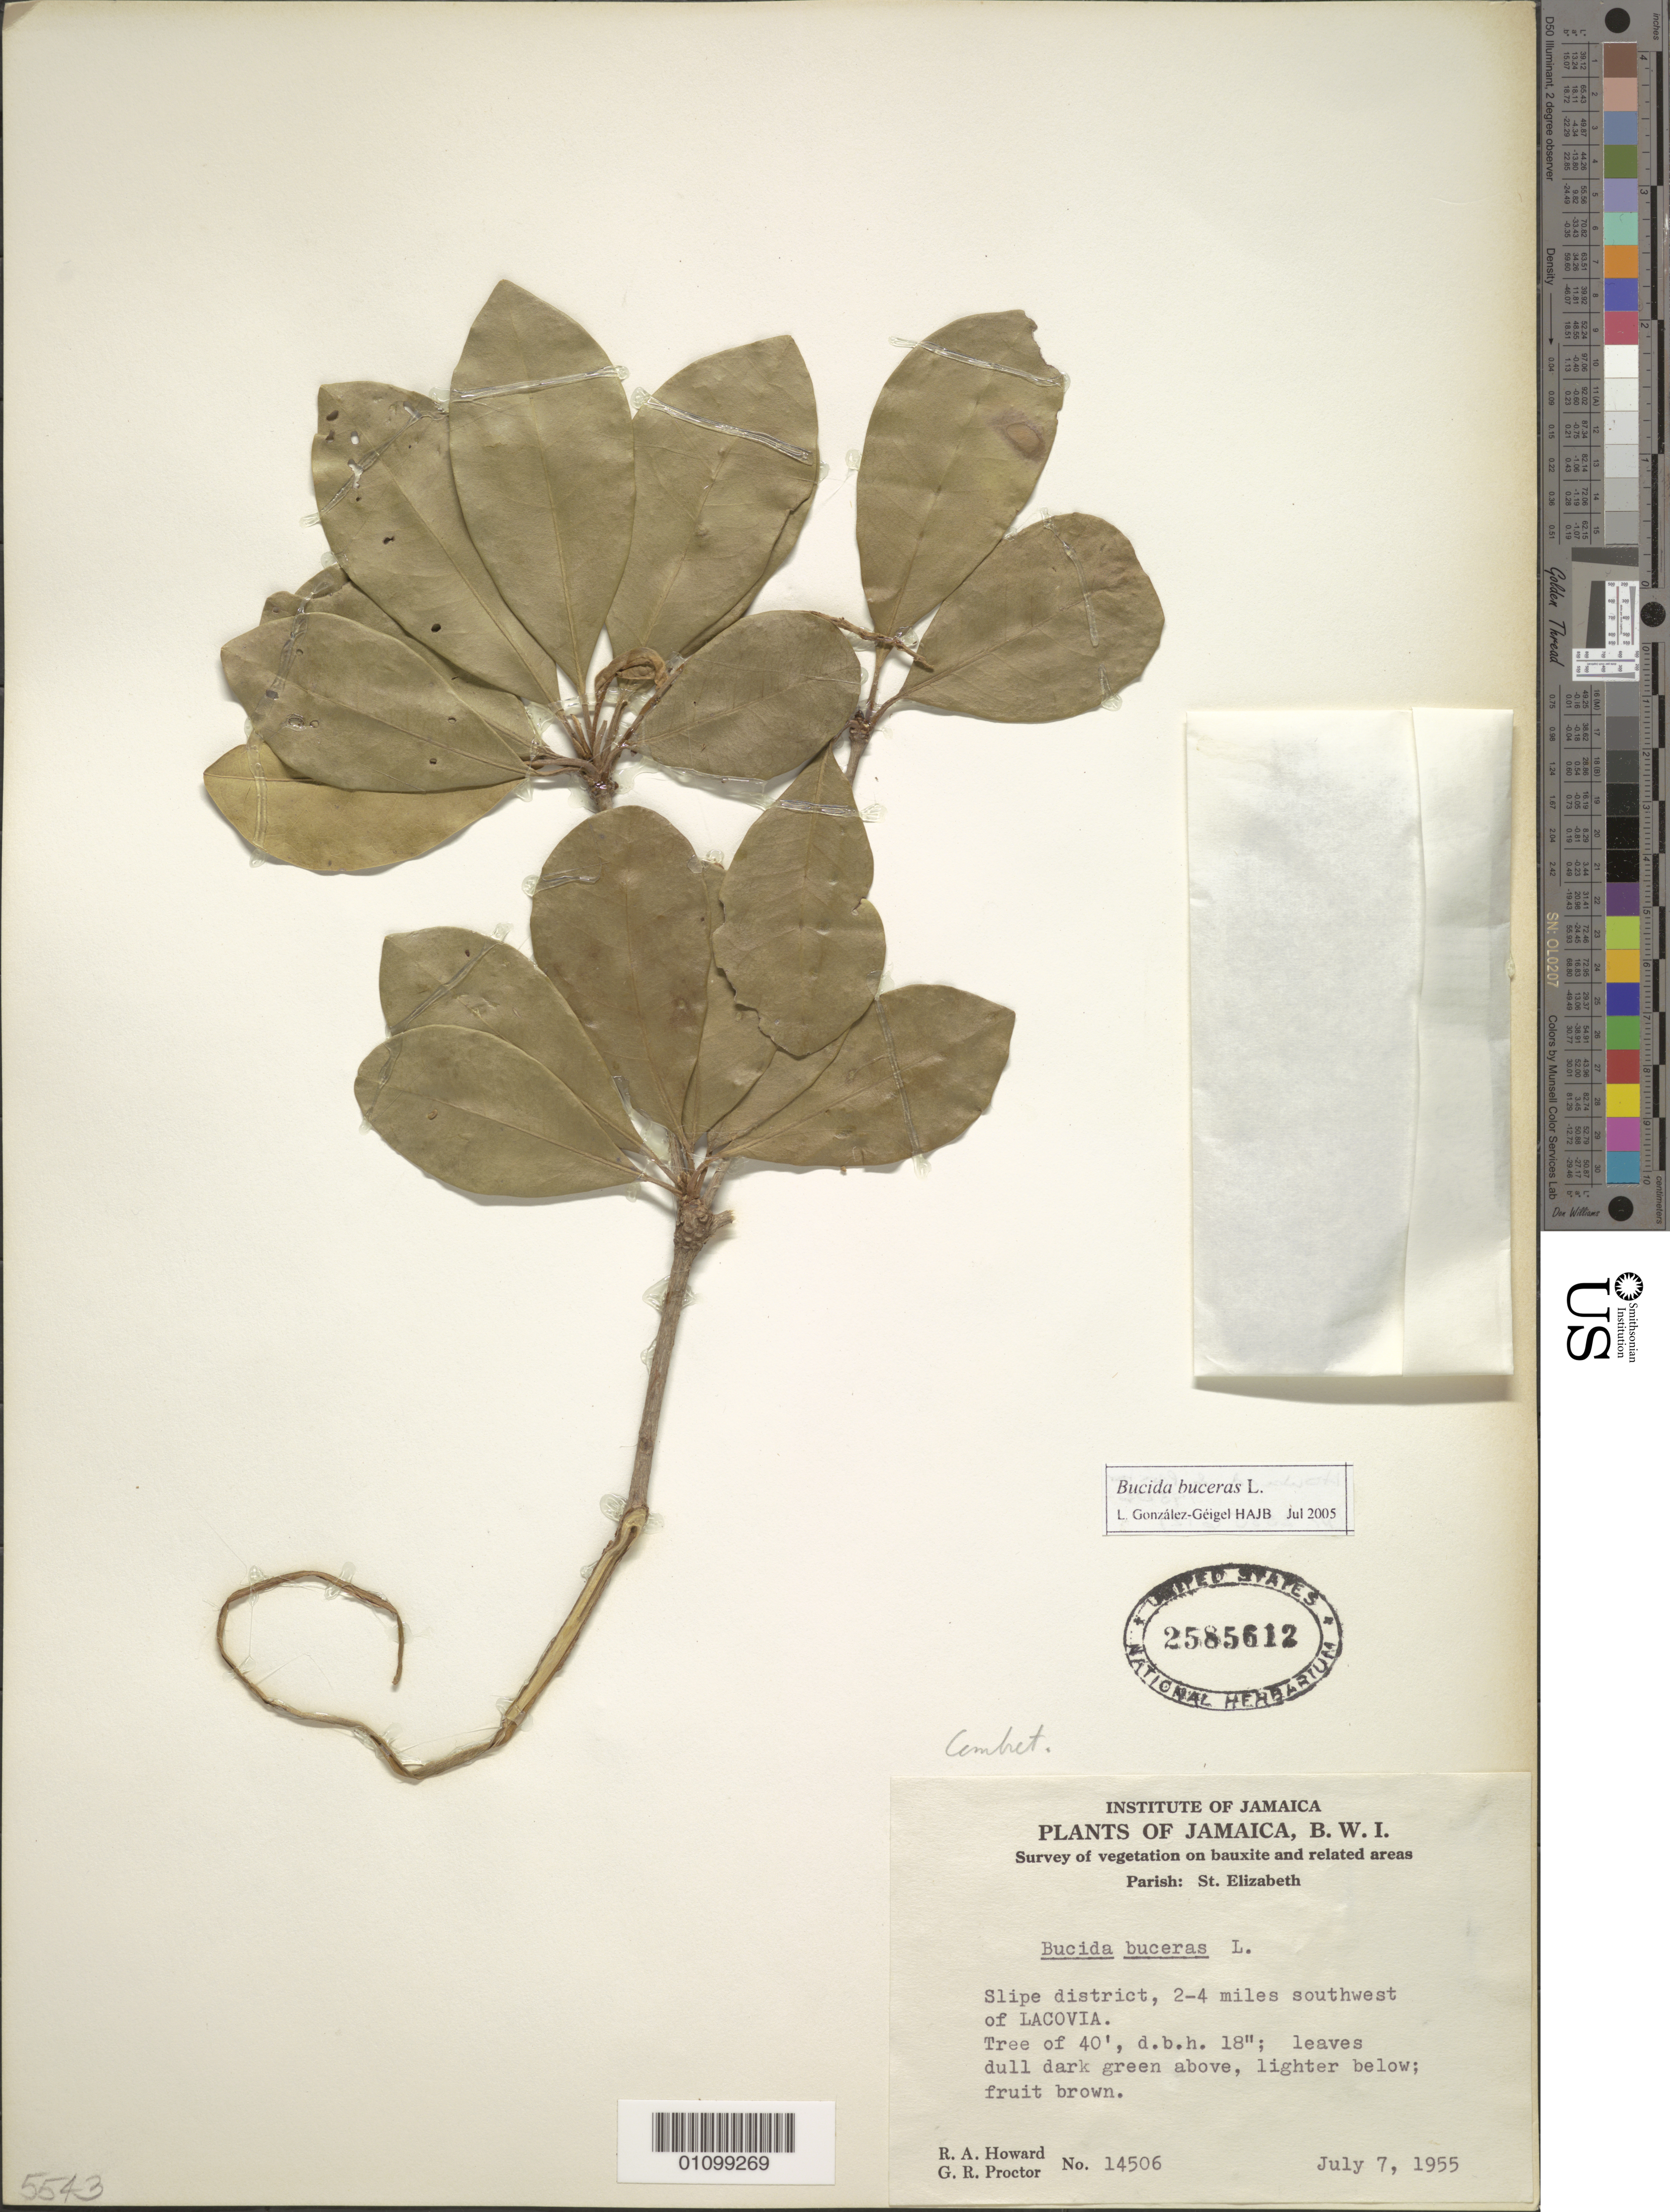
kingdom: Plantae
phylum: Tracheophyta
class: Magnoliopsida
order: Myrtales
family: Combretaceae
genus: Terminalia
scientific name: Terminalia buceras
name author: (L.) C. Wright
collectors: R. A. Howard & G. R. Proctor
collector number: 14506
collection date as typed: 07 Jul 1955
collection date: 1955-07-07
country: Jamaica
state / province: Saint Elizabeth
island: Jamaica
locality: Slipe district, 2 - 4 miles SW of Lacovia.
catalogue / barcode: US 2585612